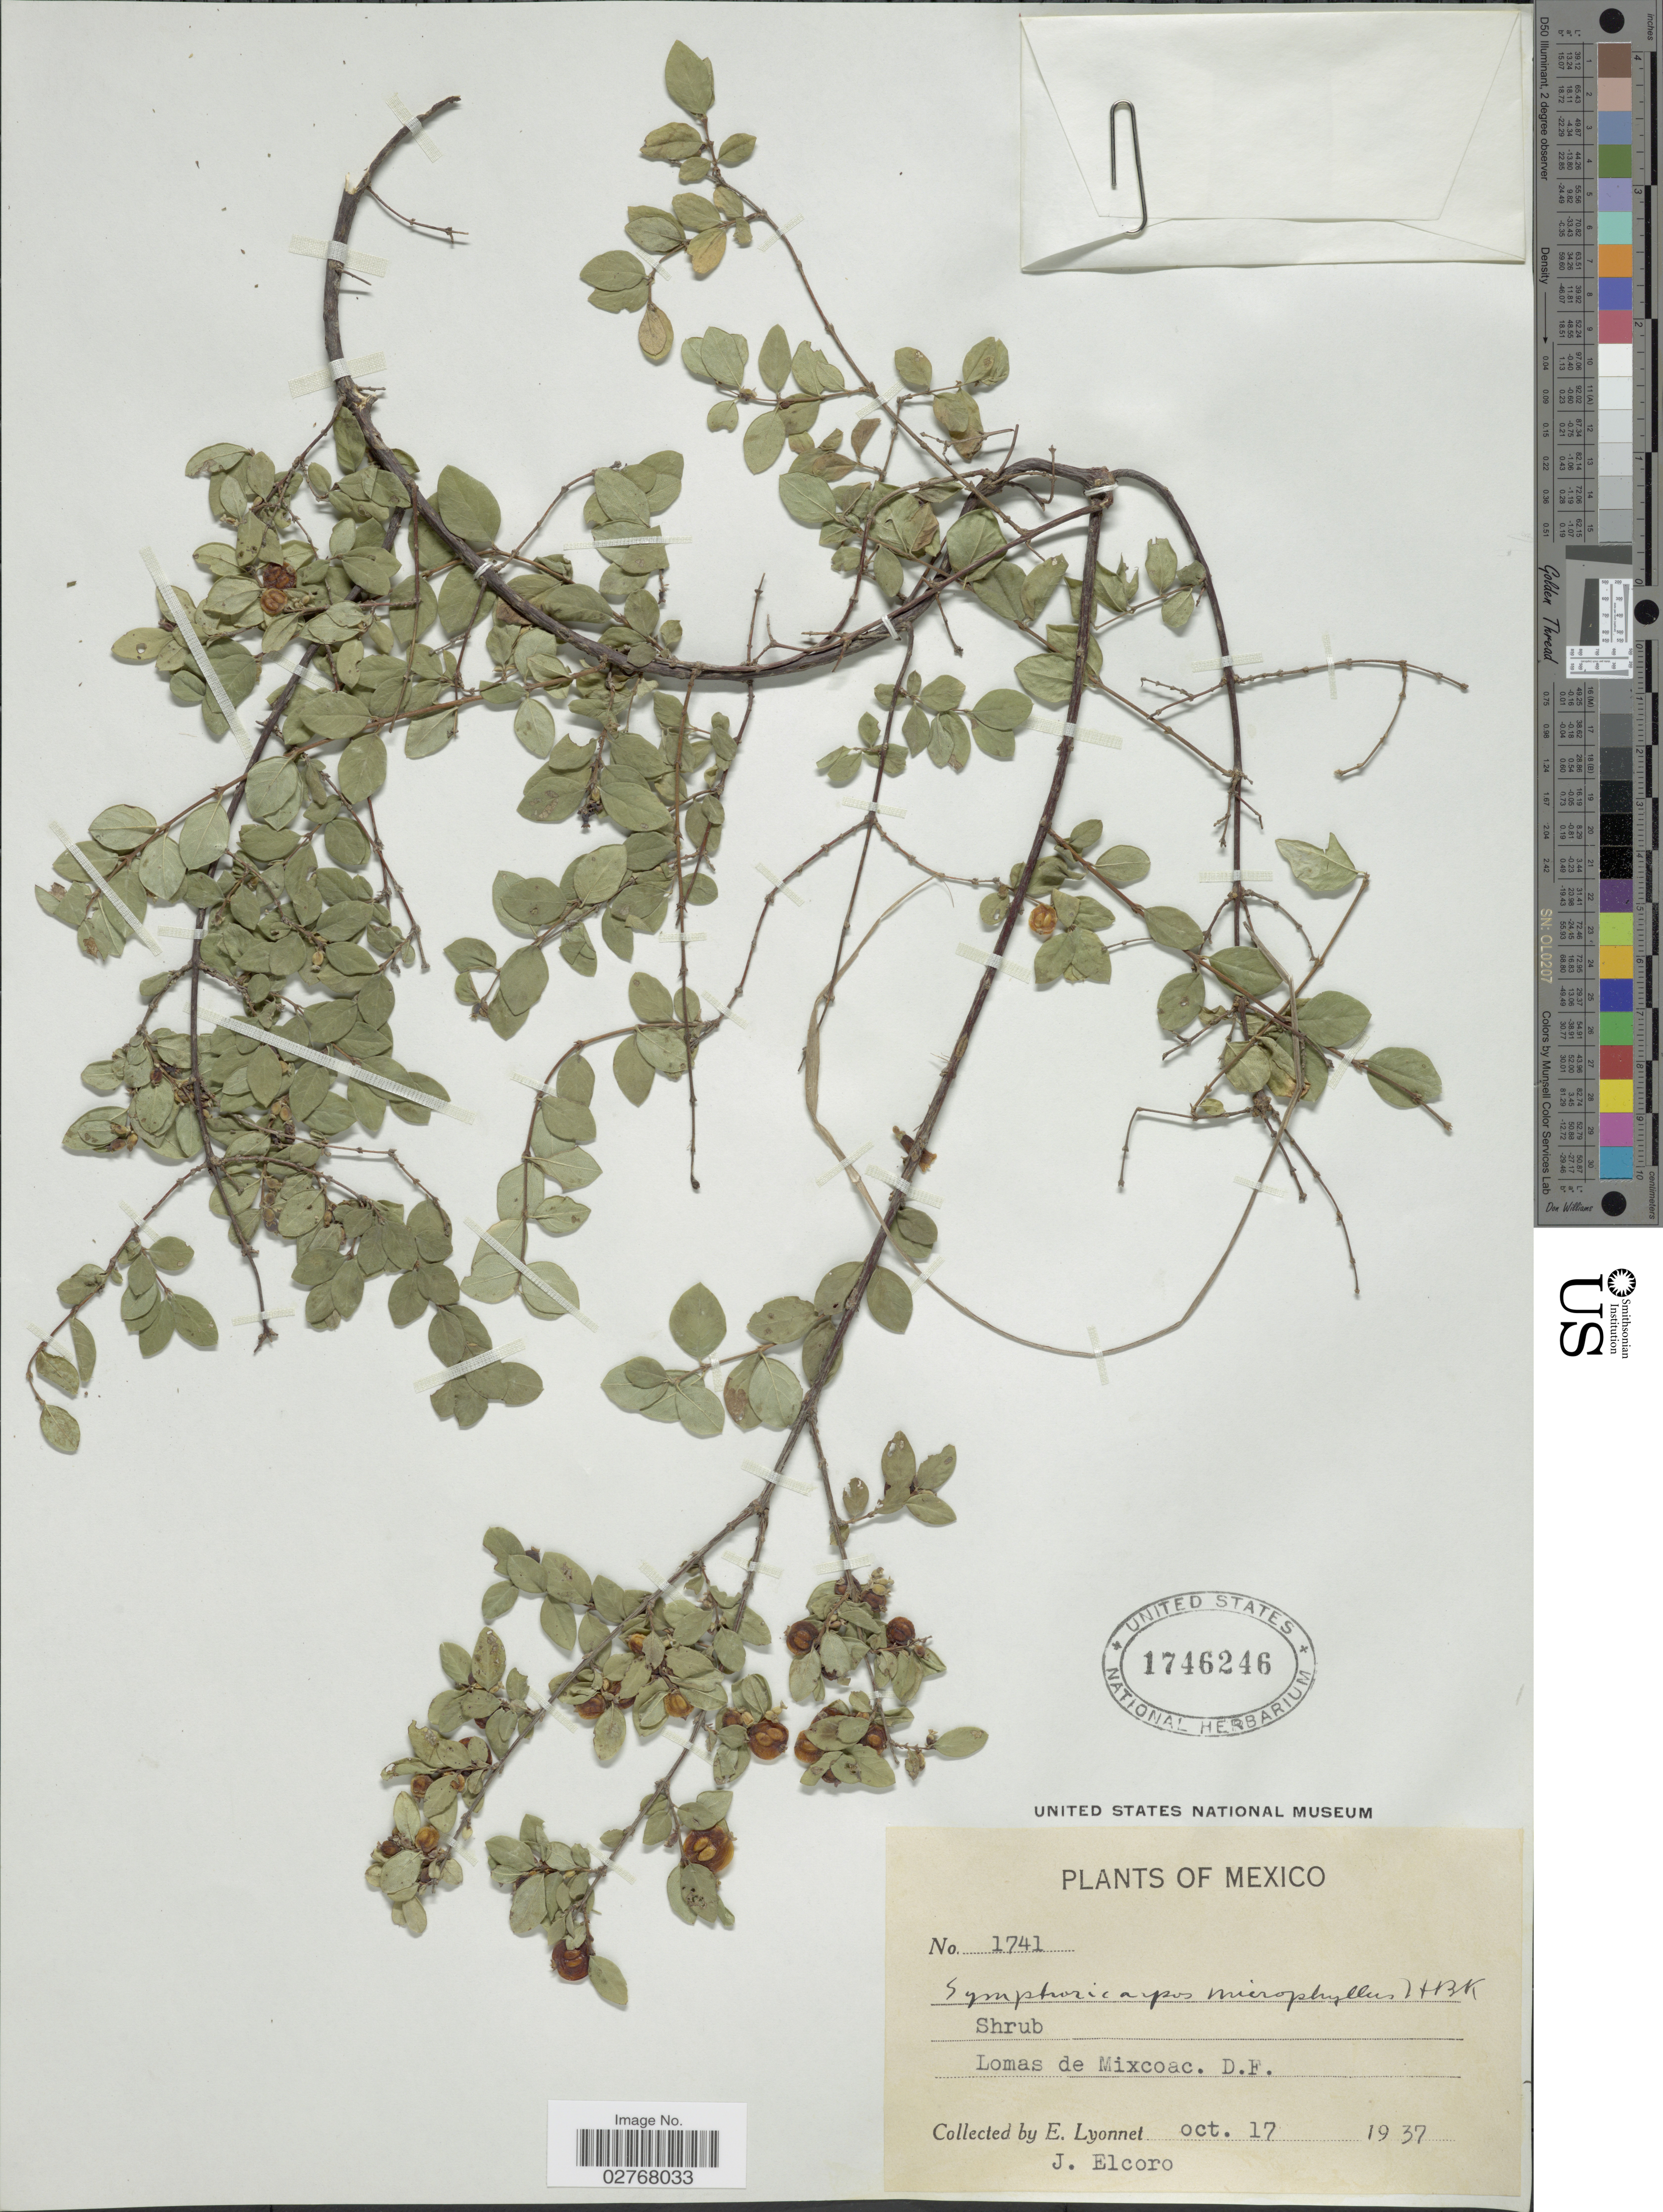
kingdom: Plantae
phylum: Tracheophyta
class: Magnoliopsida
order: Dipsacales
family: Caprifoliaceae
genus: Symphoricarpos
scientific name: Symphoricarpos microphyllus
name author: Kunth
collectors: E. Lyonnet & J. Elcoro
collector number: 1741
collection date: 1937-10-17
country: Mexico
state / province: Distrito Federal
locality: Lomas de Mixcoac. D.F.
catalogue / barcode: US 1746246